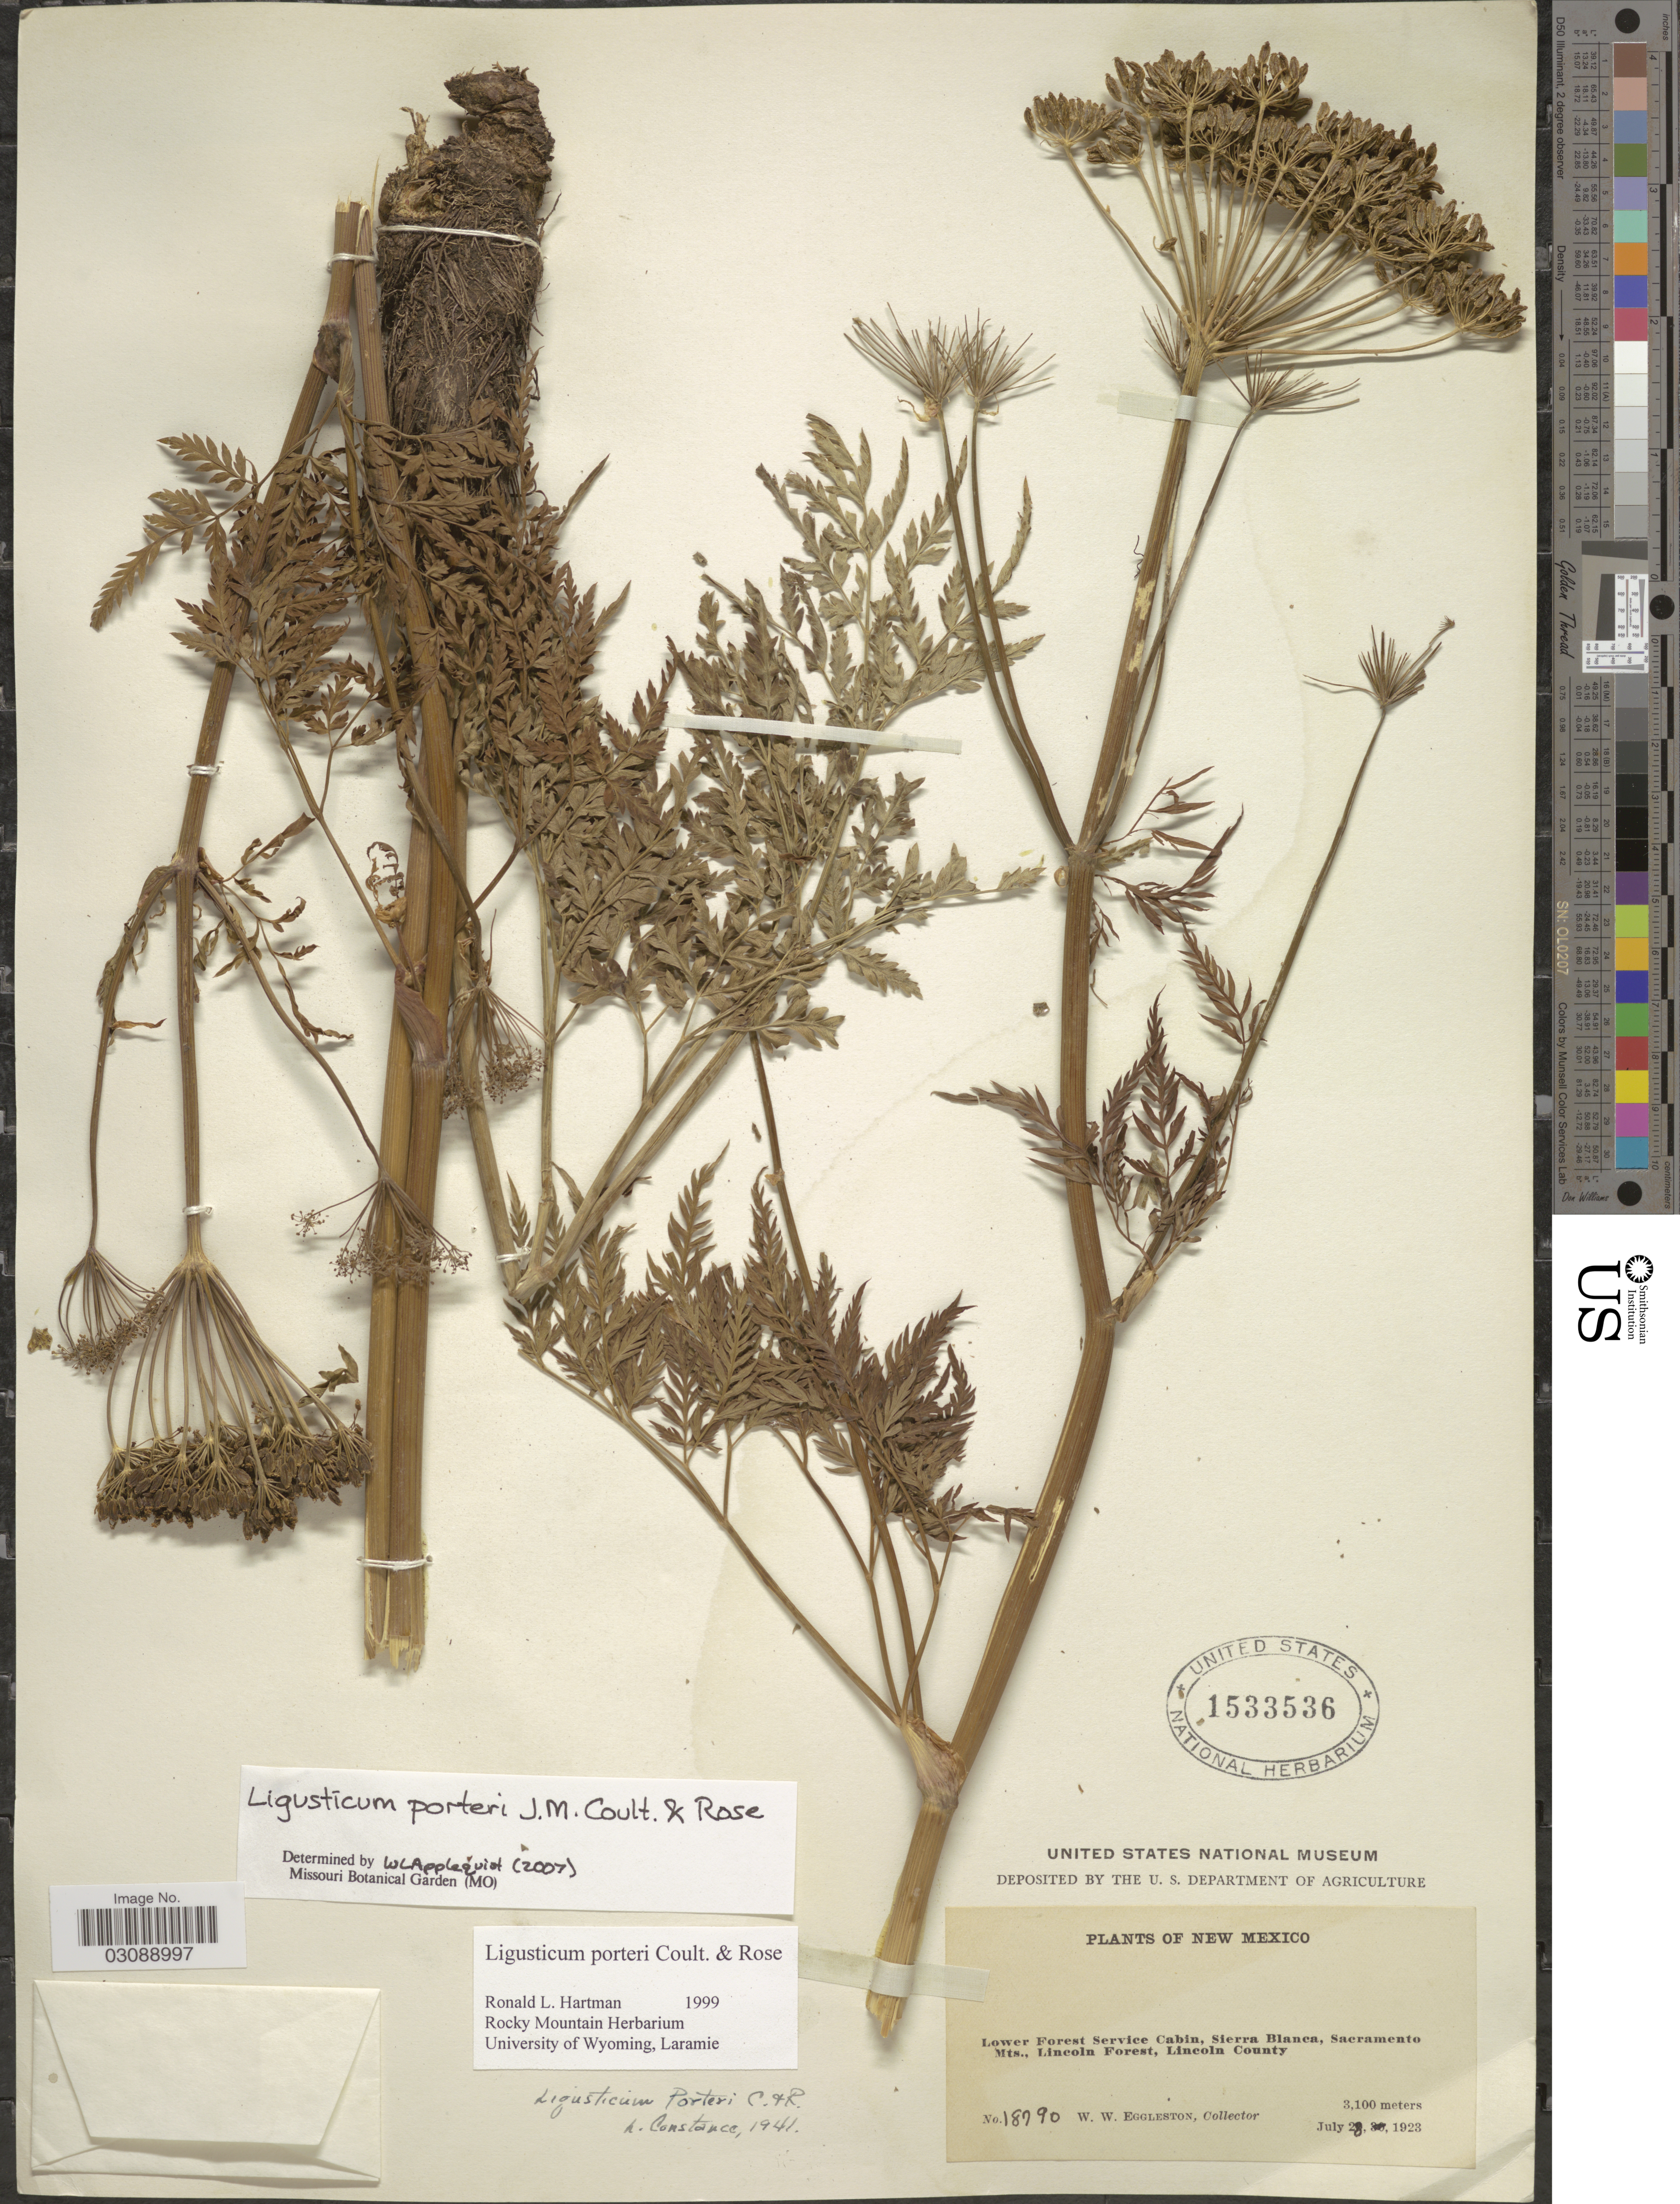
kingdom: Plantae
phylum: Tracheophyta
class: Magnoliopsida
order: Apiales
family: Apiaceae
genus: Ligusticum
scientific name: Ligusticum porteri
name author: J.M. Coult. & Rose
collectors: W. W. Eggleston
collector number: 18790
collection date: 1923-07-28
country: United States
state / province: New Mexico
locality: Lower Forest Service Cabin, Sierra Blanca, Sacramento Mts., Lincoln Forest, Lincoln County.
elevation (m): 3100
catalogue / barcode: US 1533536